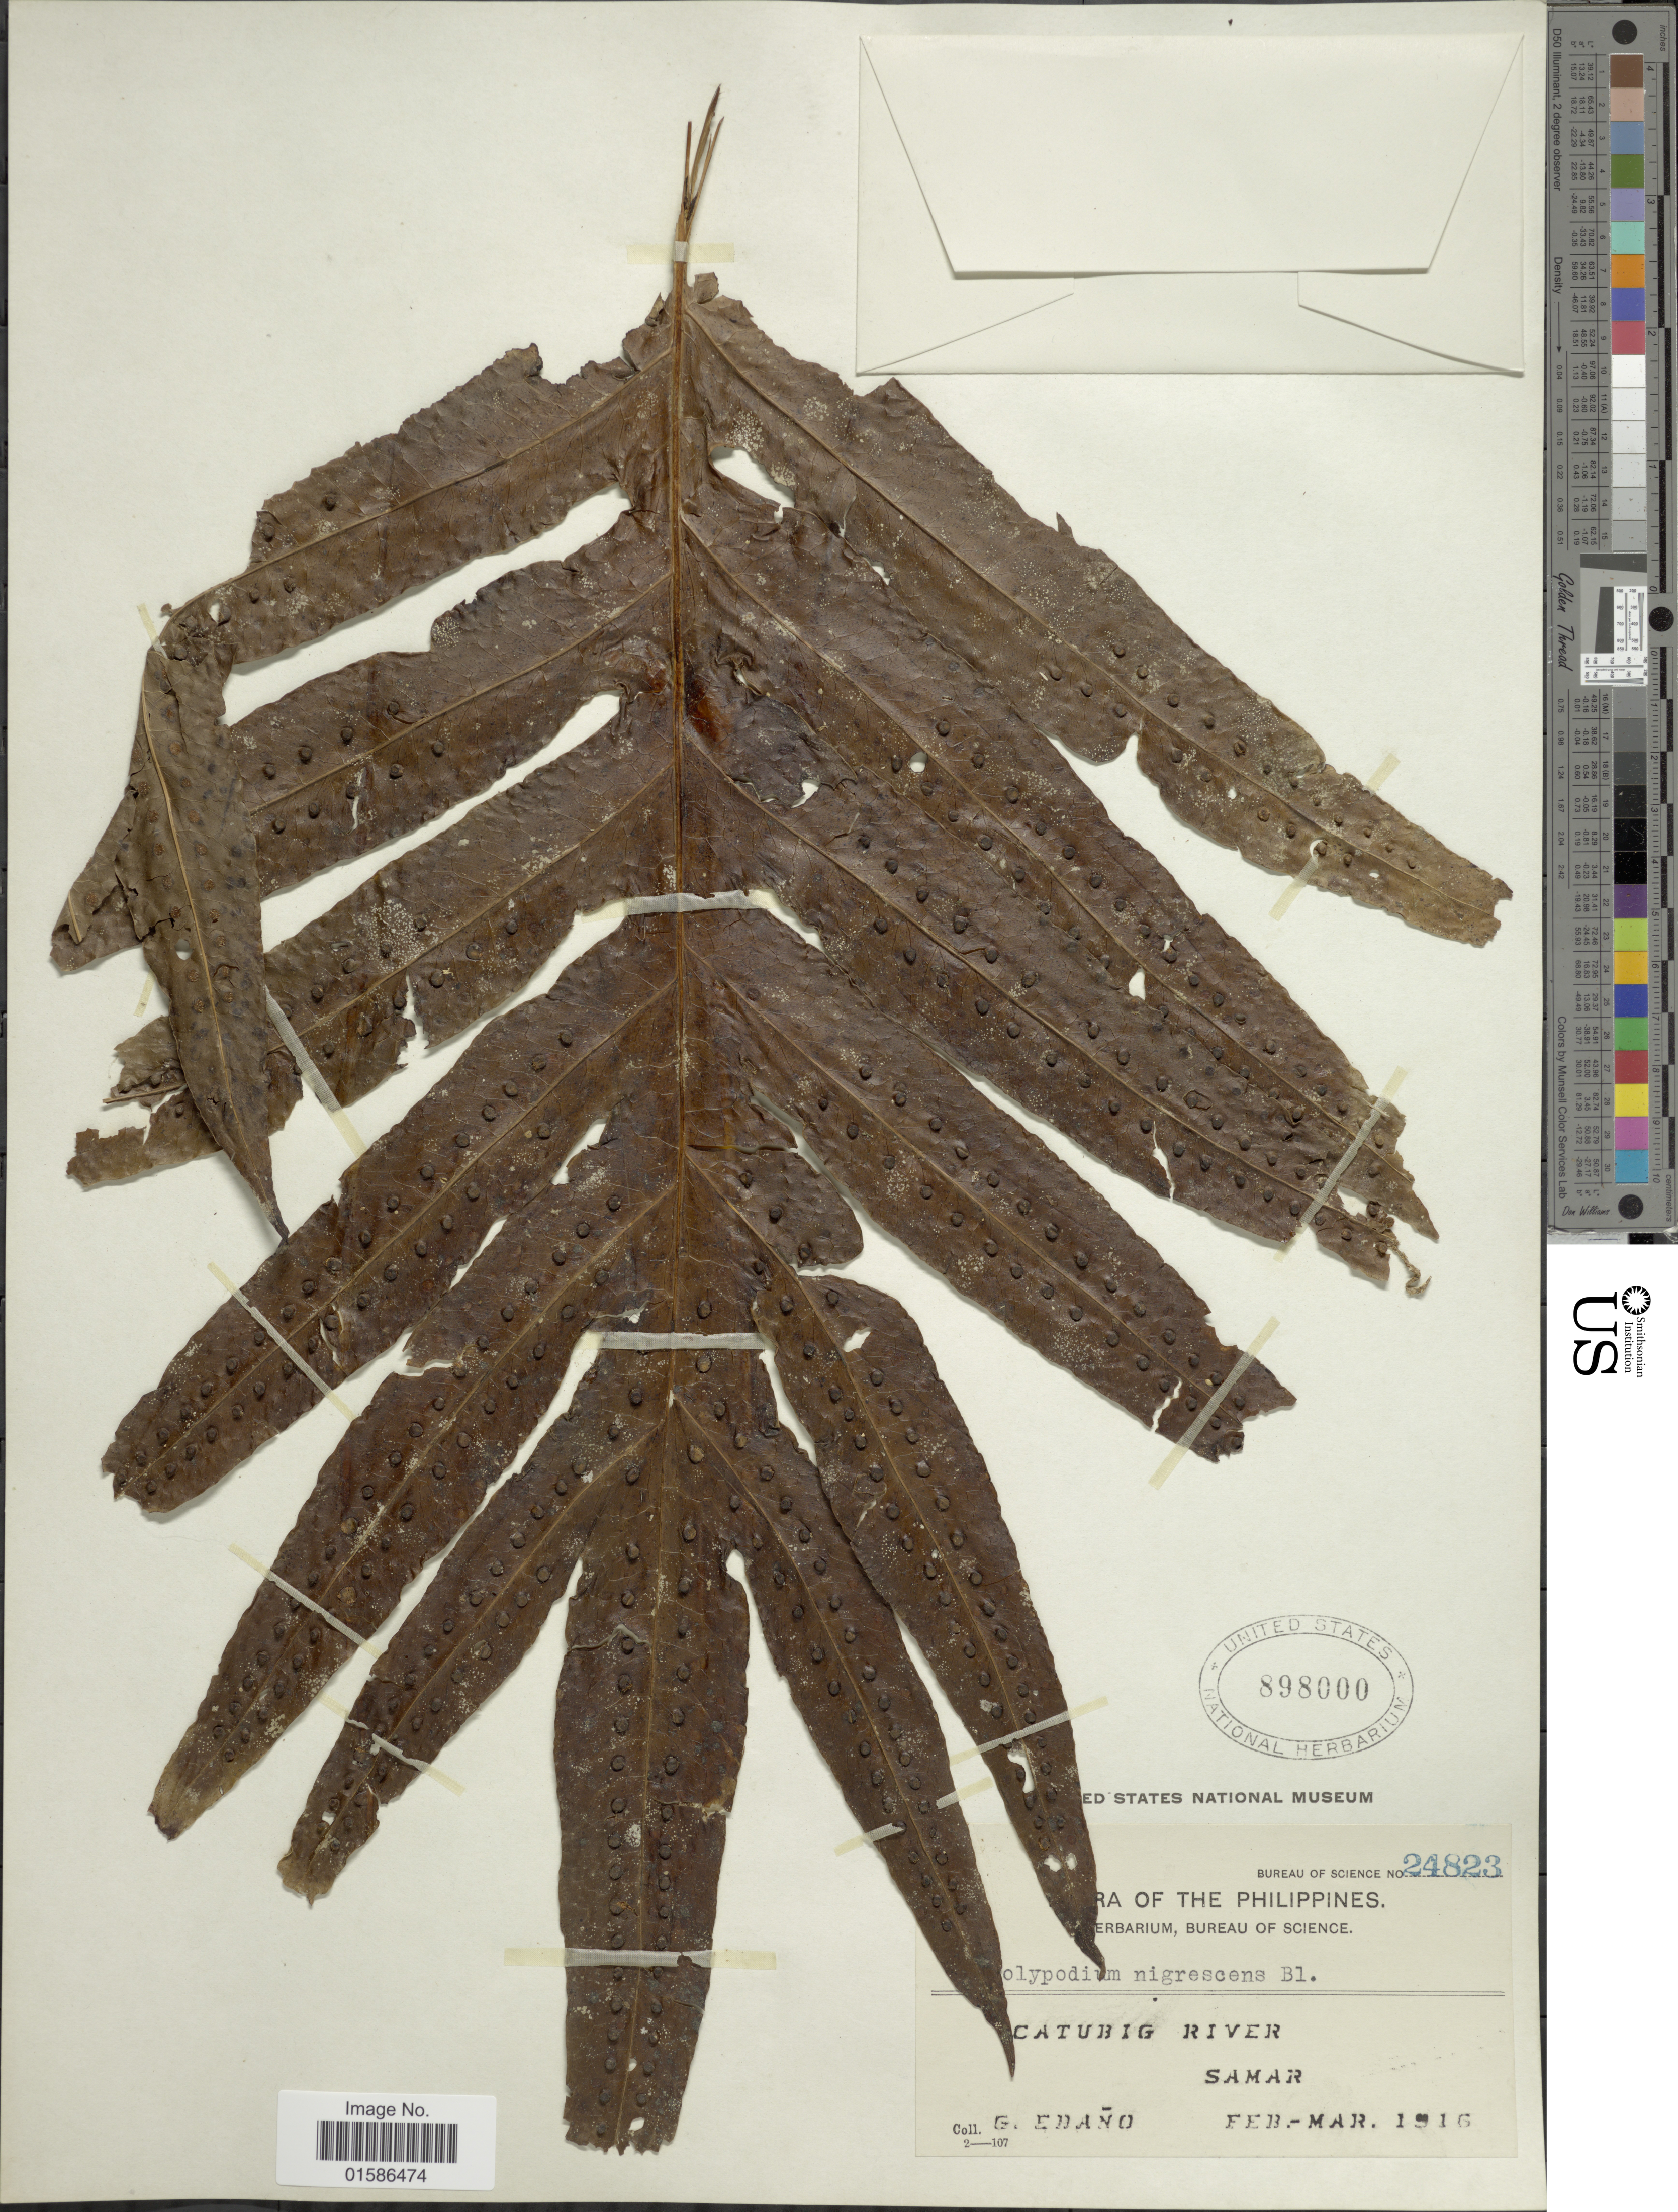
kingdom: Plantae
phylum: Tracheophyta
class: Polypodiopsida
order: Polypodiales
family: Polypodiaceae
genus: Microsorum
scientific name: Microsorum membranifolium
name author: (R. Br.) Ching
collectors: G. Edaño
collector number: Bureau of Science 24823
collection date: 1916-02/1916-03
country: Philippines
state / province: Eastern Visayas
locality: Catubig River, Samar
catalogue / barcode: US 898000